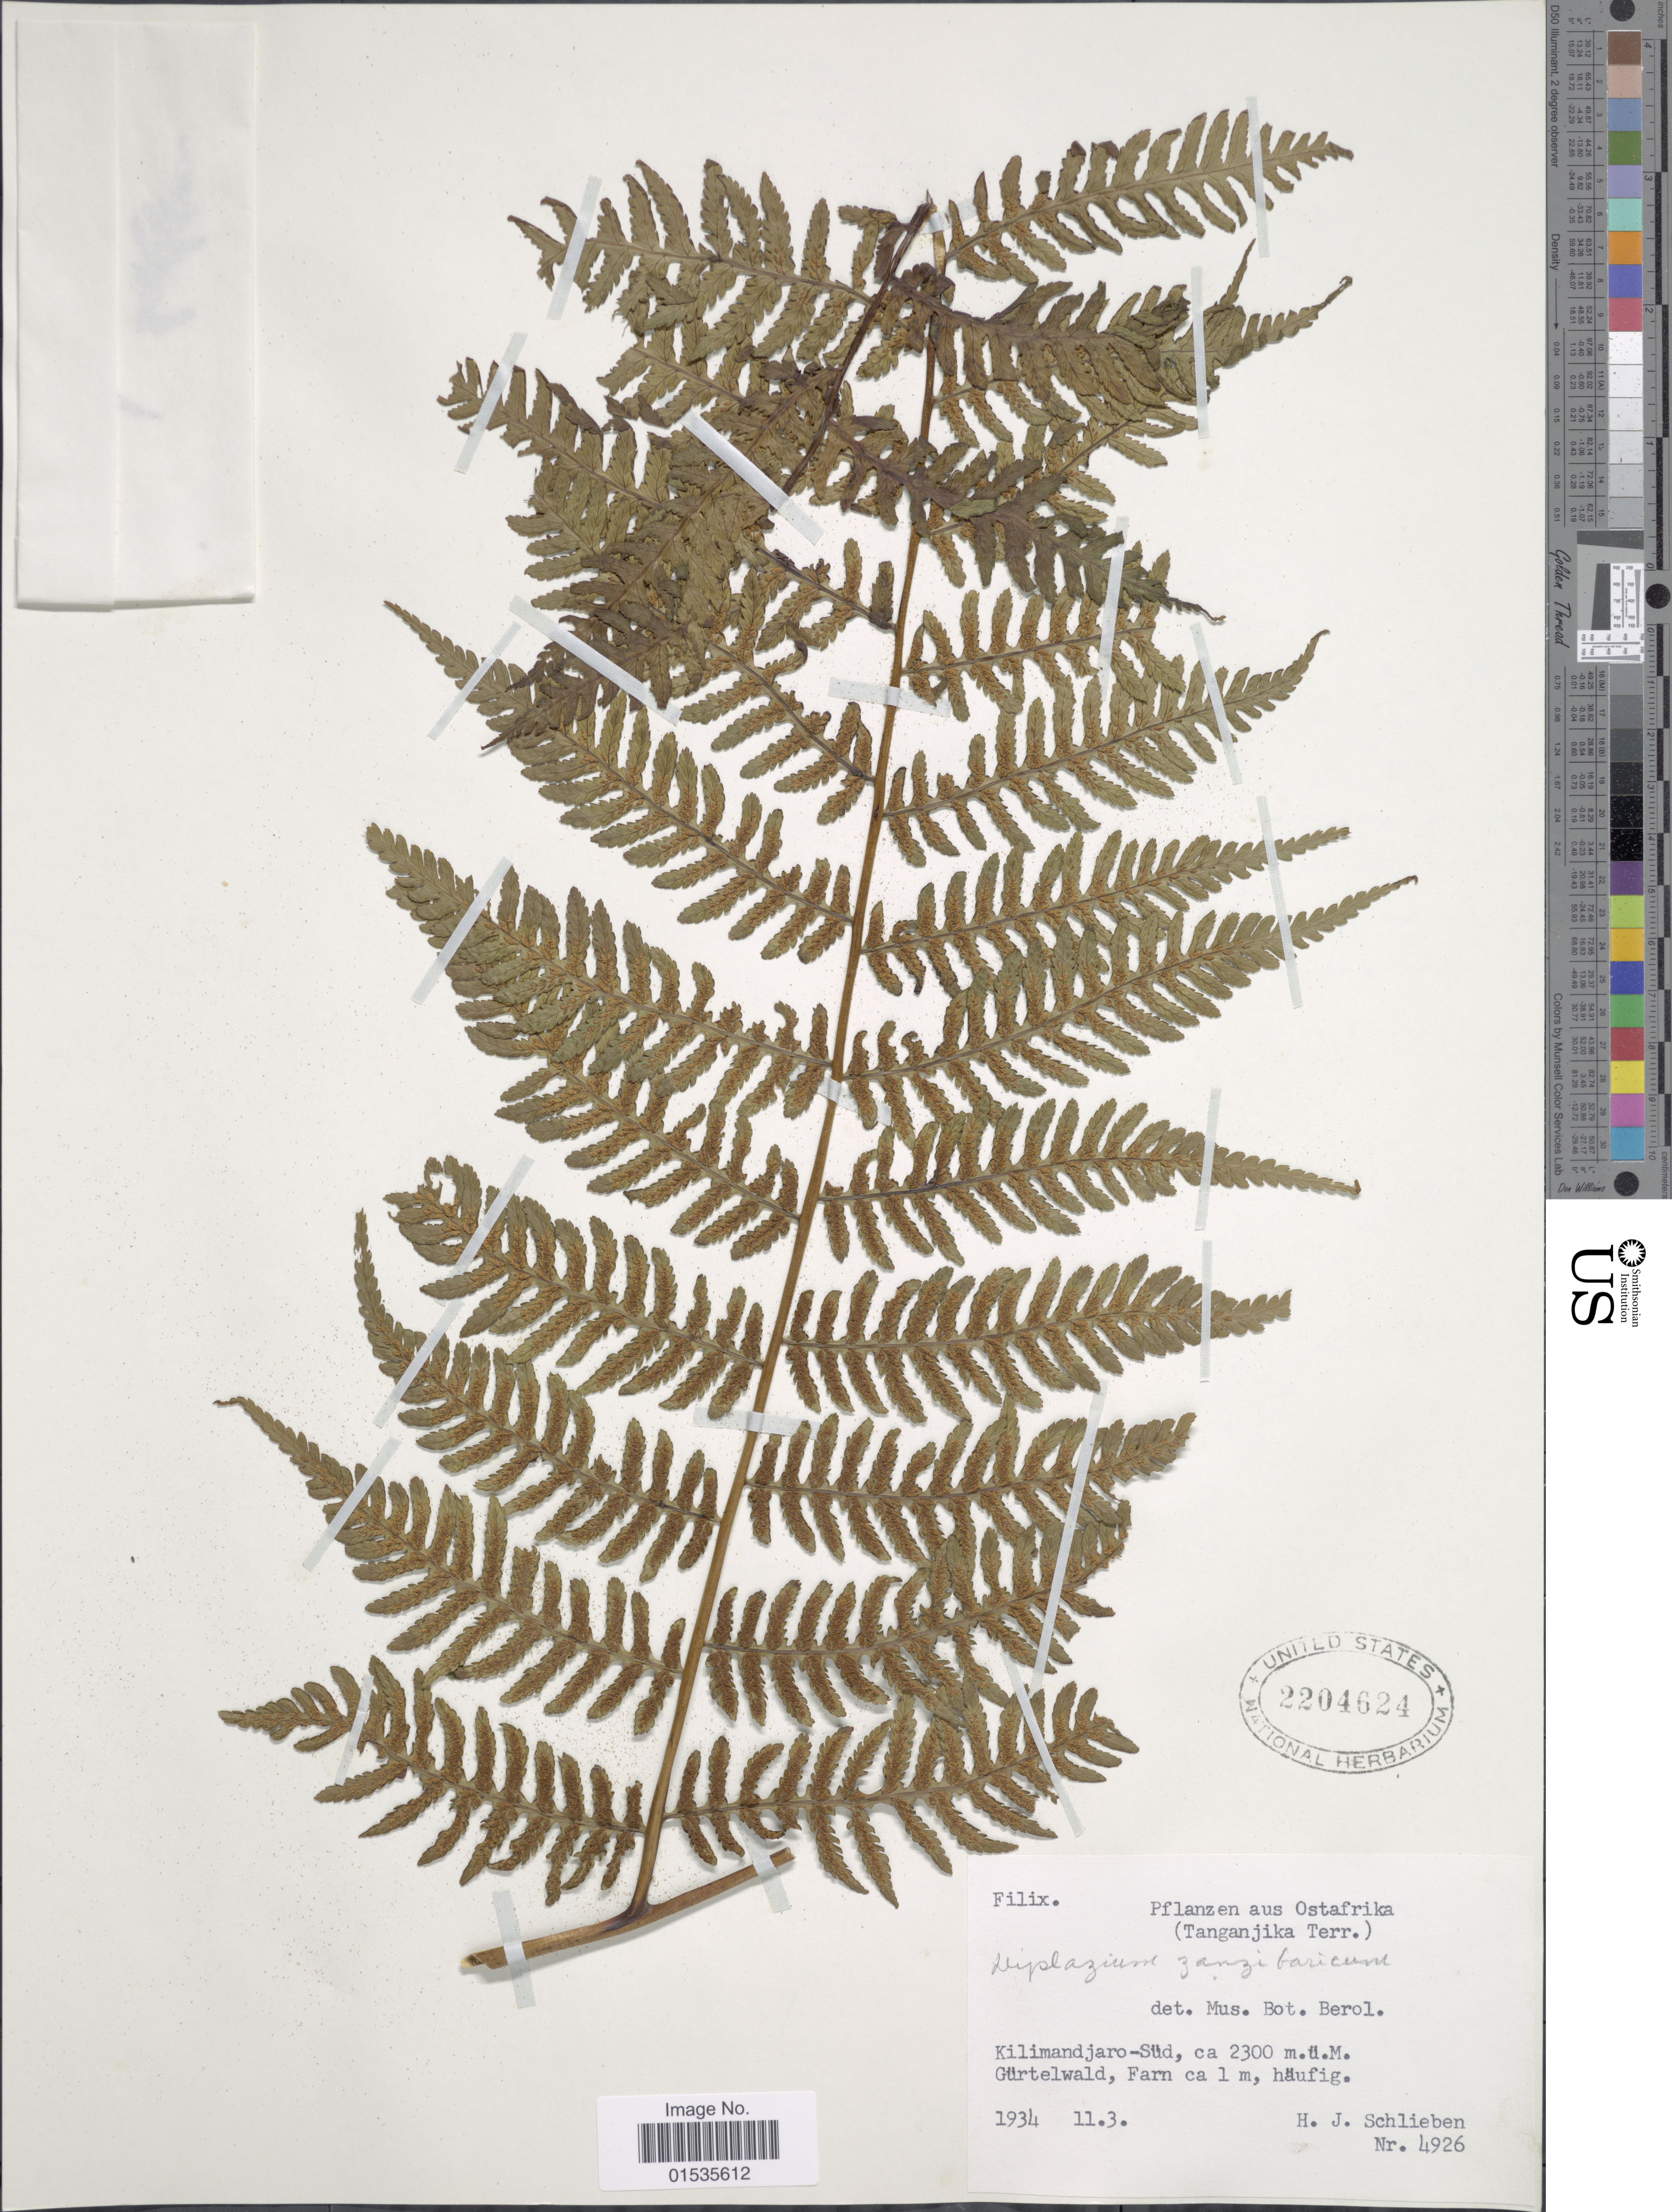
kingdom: Plantae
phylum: Tracheophyta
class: Polypodiopsida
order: Polypodiales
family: Athyriaceae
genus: Diplazium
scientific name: Diplazium zanzibaricum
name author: (Baker) C. Chr.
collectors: H. J. Schlieben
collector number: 4926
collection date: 1934-03-11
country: Tanzania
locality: Tanganjika Terr., Kilimandjarso-Sud, Gurtelwald, Farn ca 1 m, Haufig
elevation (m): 2300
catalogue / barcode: US 2204624